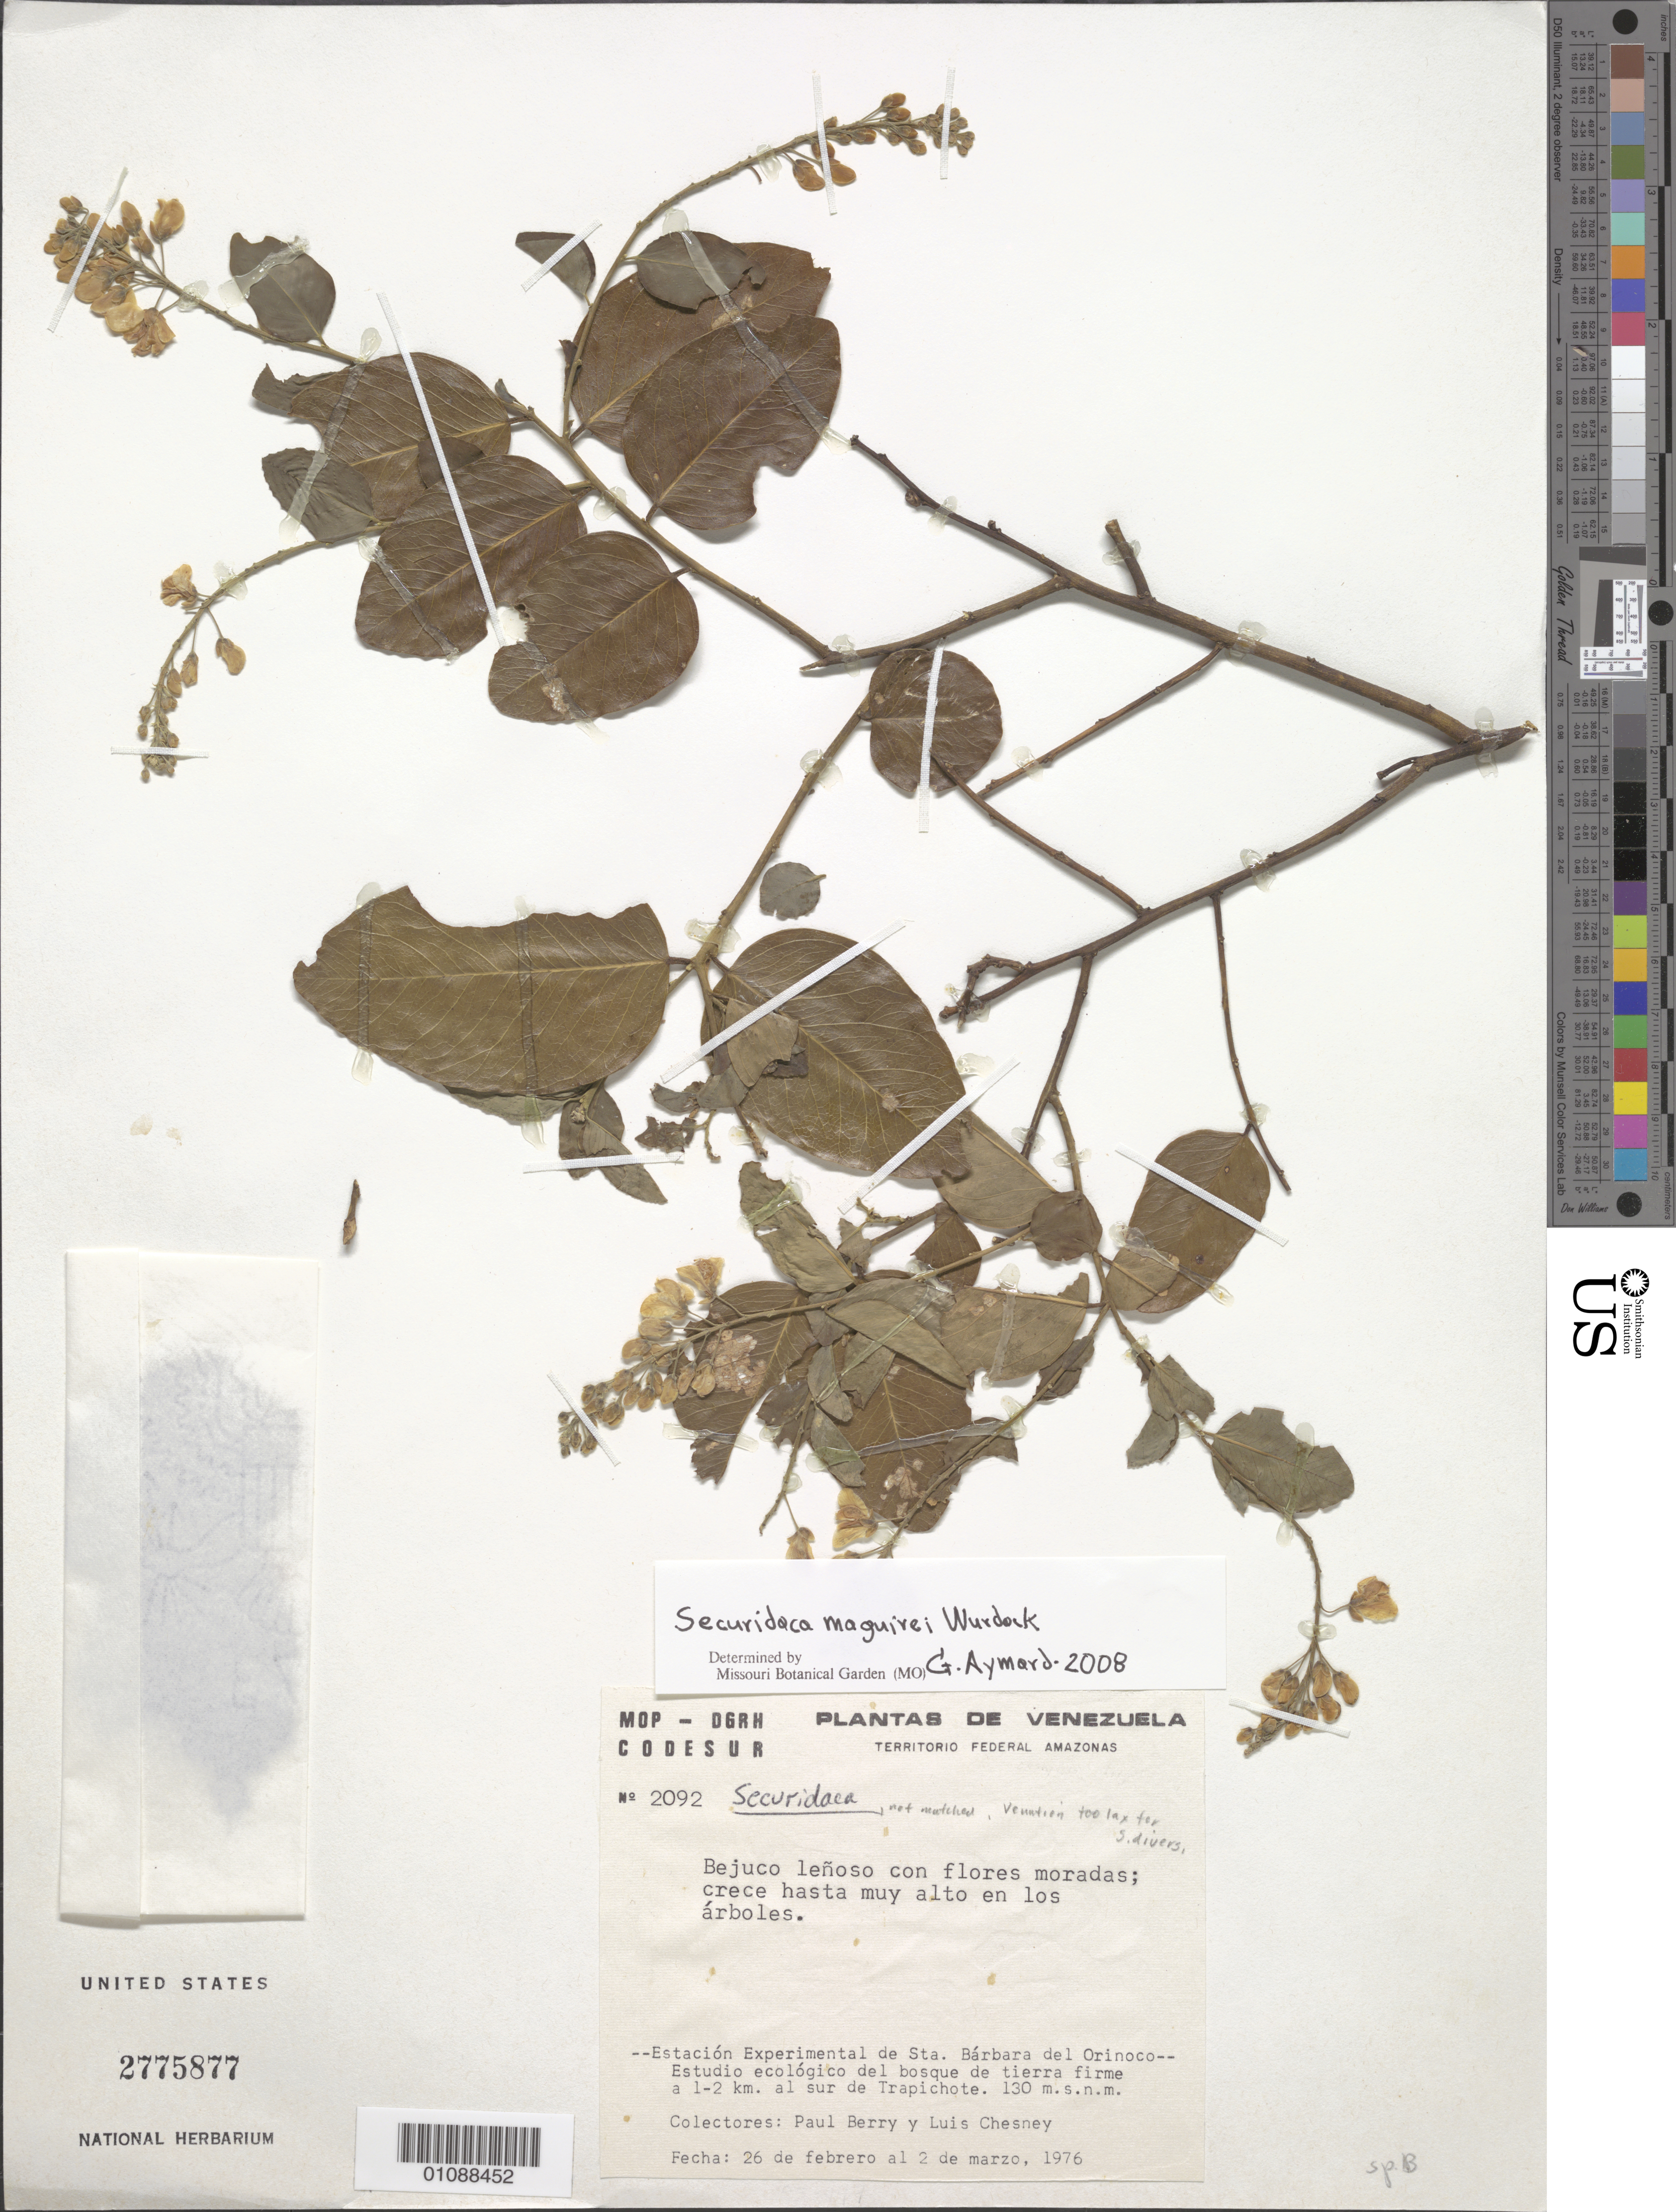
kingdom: Plantae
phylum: Tracheophyta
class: Magnoliopsida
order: Fabales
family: Polygalaceae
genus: Securidaca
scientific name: Securidaca maguirei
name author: Wurdack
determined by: Aymard C., G. A., (PORT), Univ. Nac. Exp. de los Llanos Ezequiel Zamora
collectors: P. E. Berry & L. Chesney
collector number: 2092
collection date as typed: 26-Feb-76 to 2-Mar-76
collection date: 1976-02-26/1976-03-02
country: Venezuela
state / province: Amazonas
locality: Estacion Experimental de Sta. Barbara del Orinoco, a 1-2 km al sur de Trapichote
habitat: Bosque de tierra firme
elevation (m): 130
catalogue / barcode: US 2775877